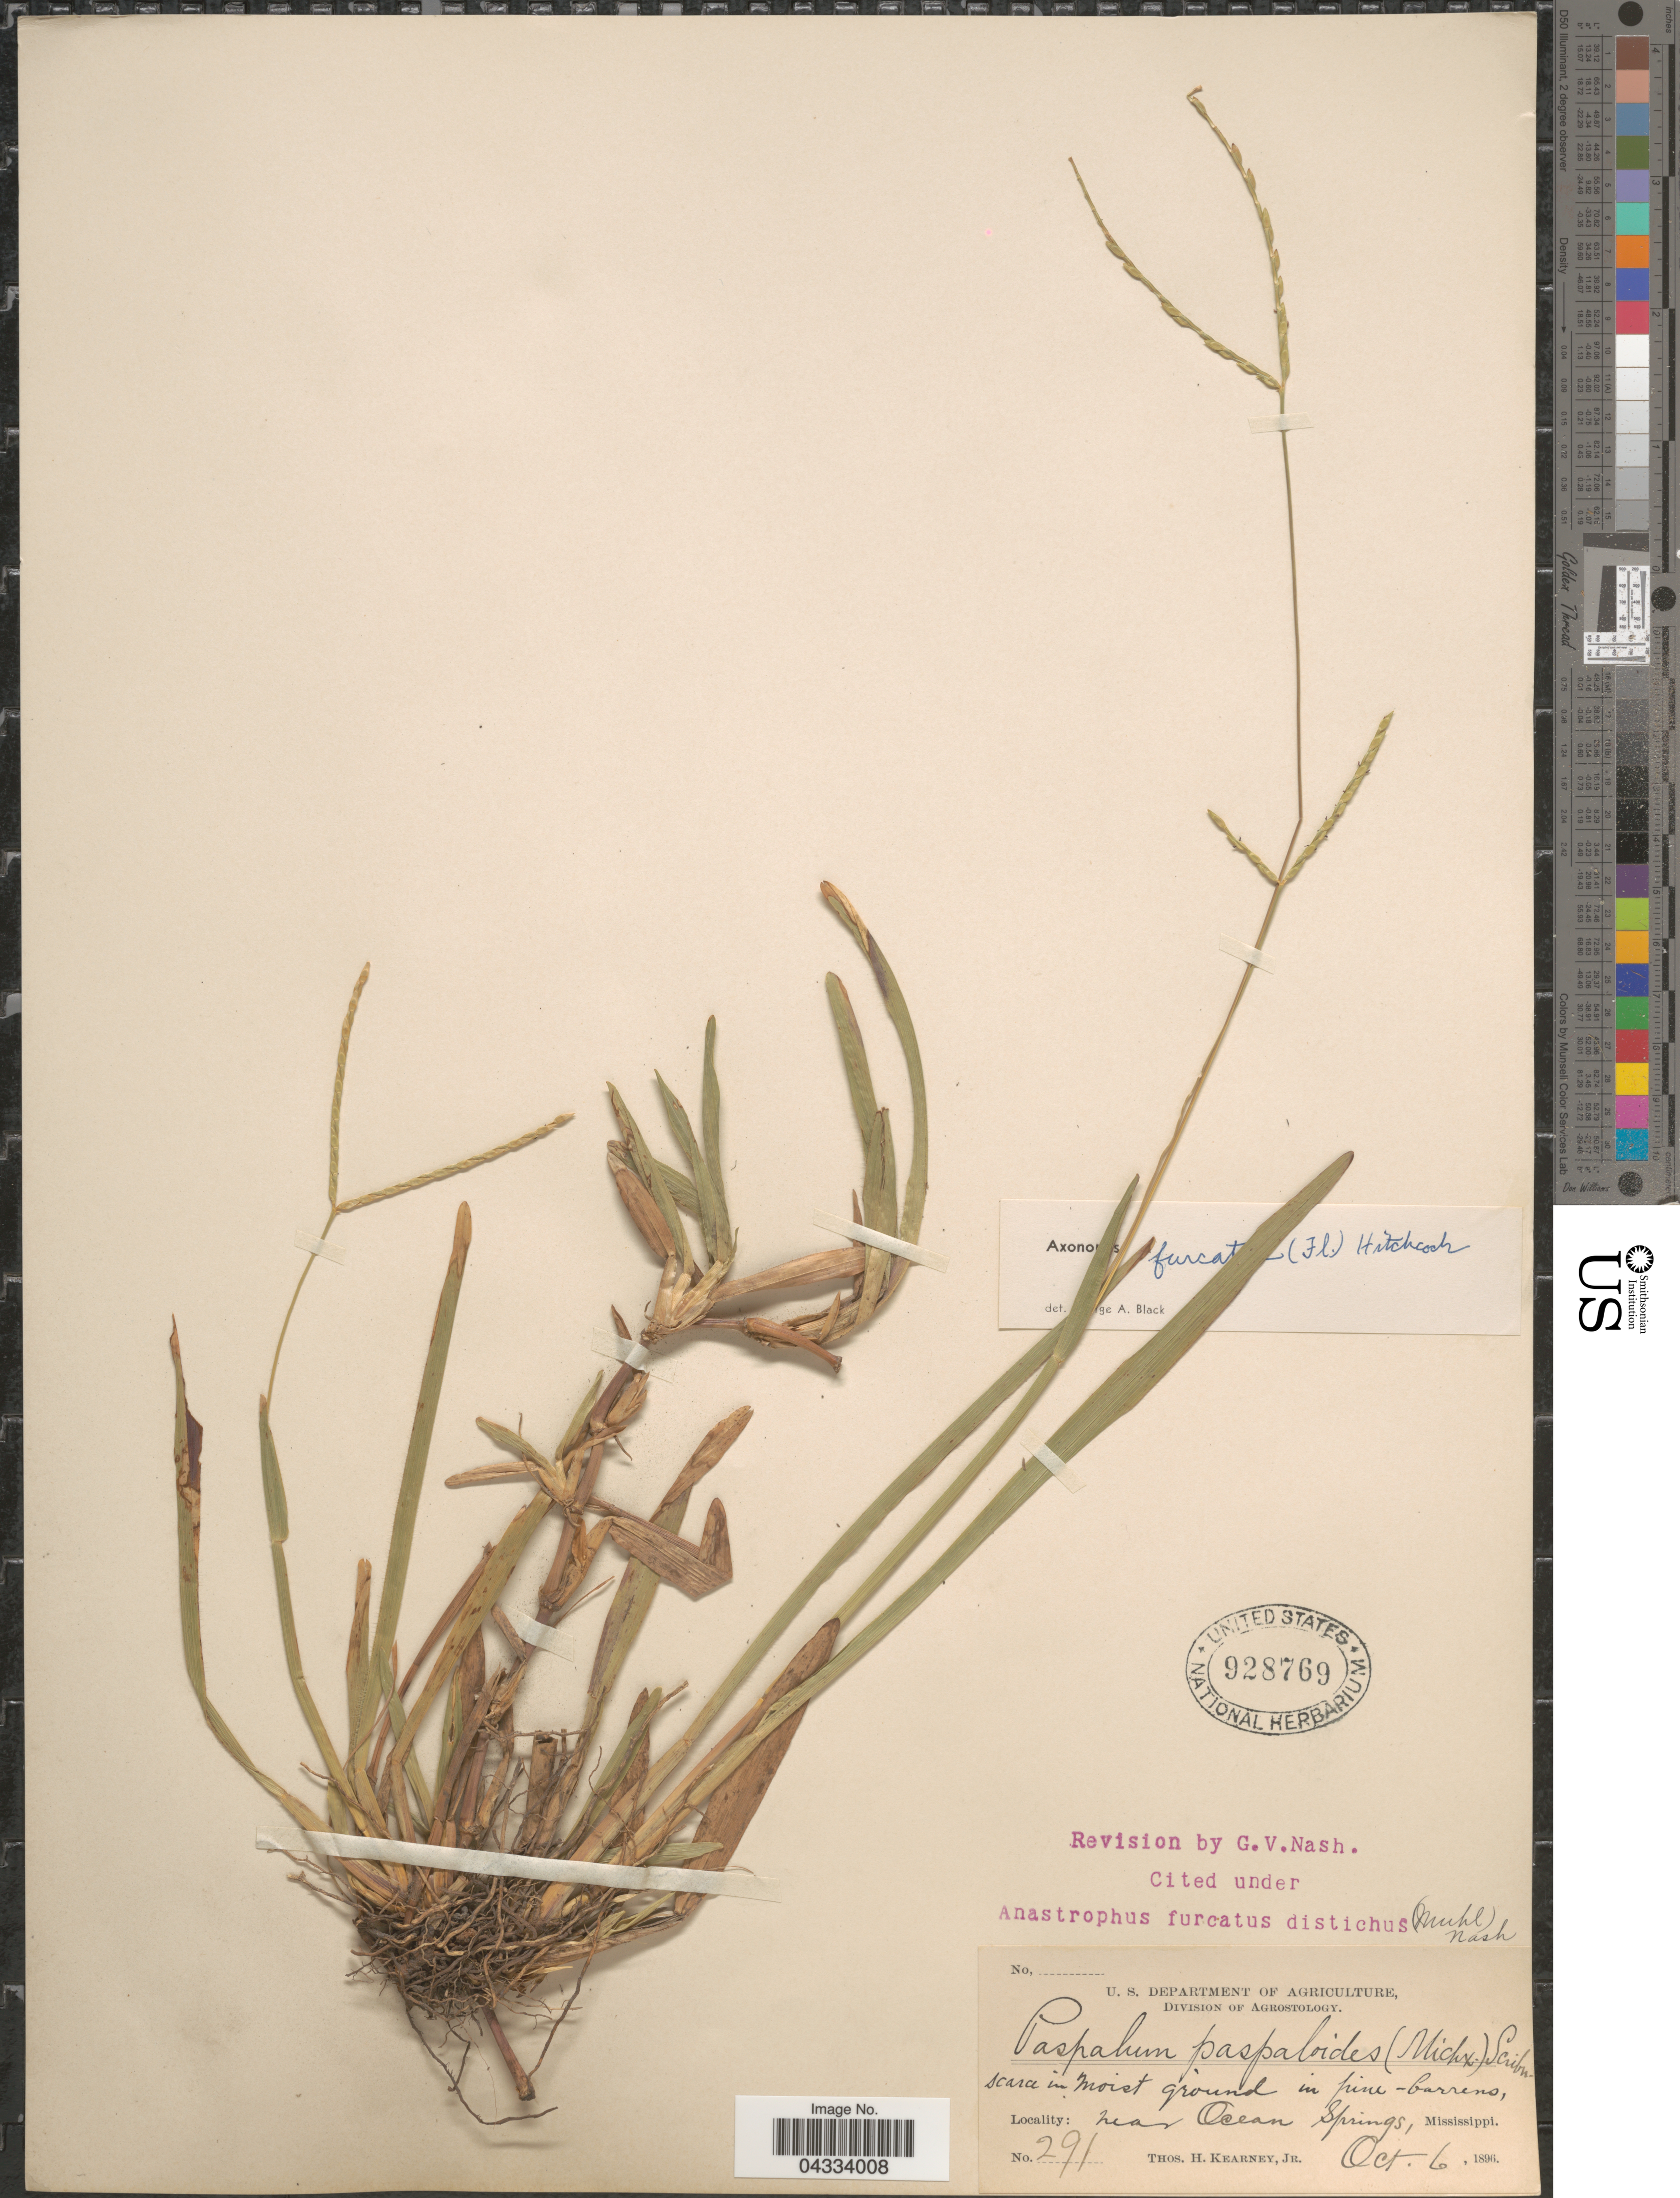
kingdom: Plantae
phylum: Tracheophyta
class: Liliopsida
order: Poales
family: Poaceae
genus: Axonopus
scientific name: Axonopus furcatus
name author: (Flüggé) Hitchc.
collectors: T. H. Kearney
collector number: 291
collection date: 1896-10-06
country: United States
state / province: Mississippi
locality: In pine barrens, near Ocean Springs.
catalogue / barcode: US 928769